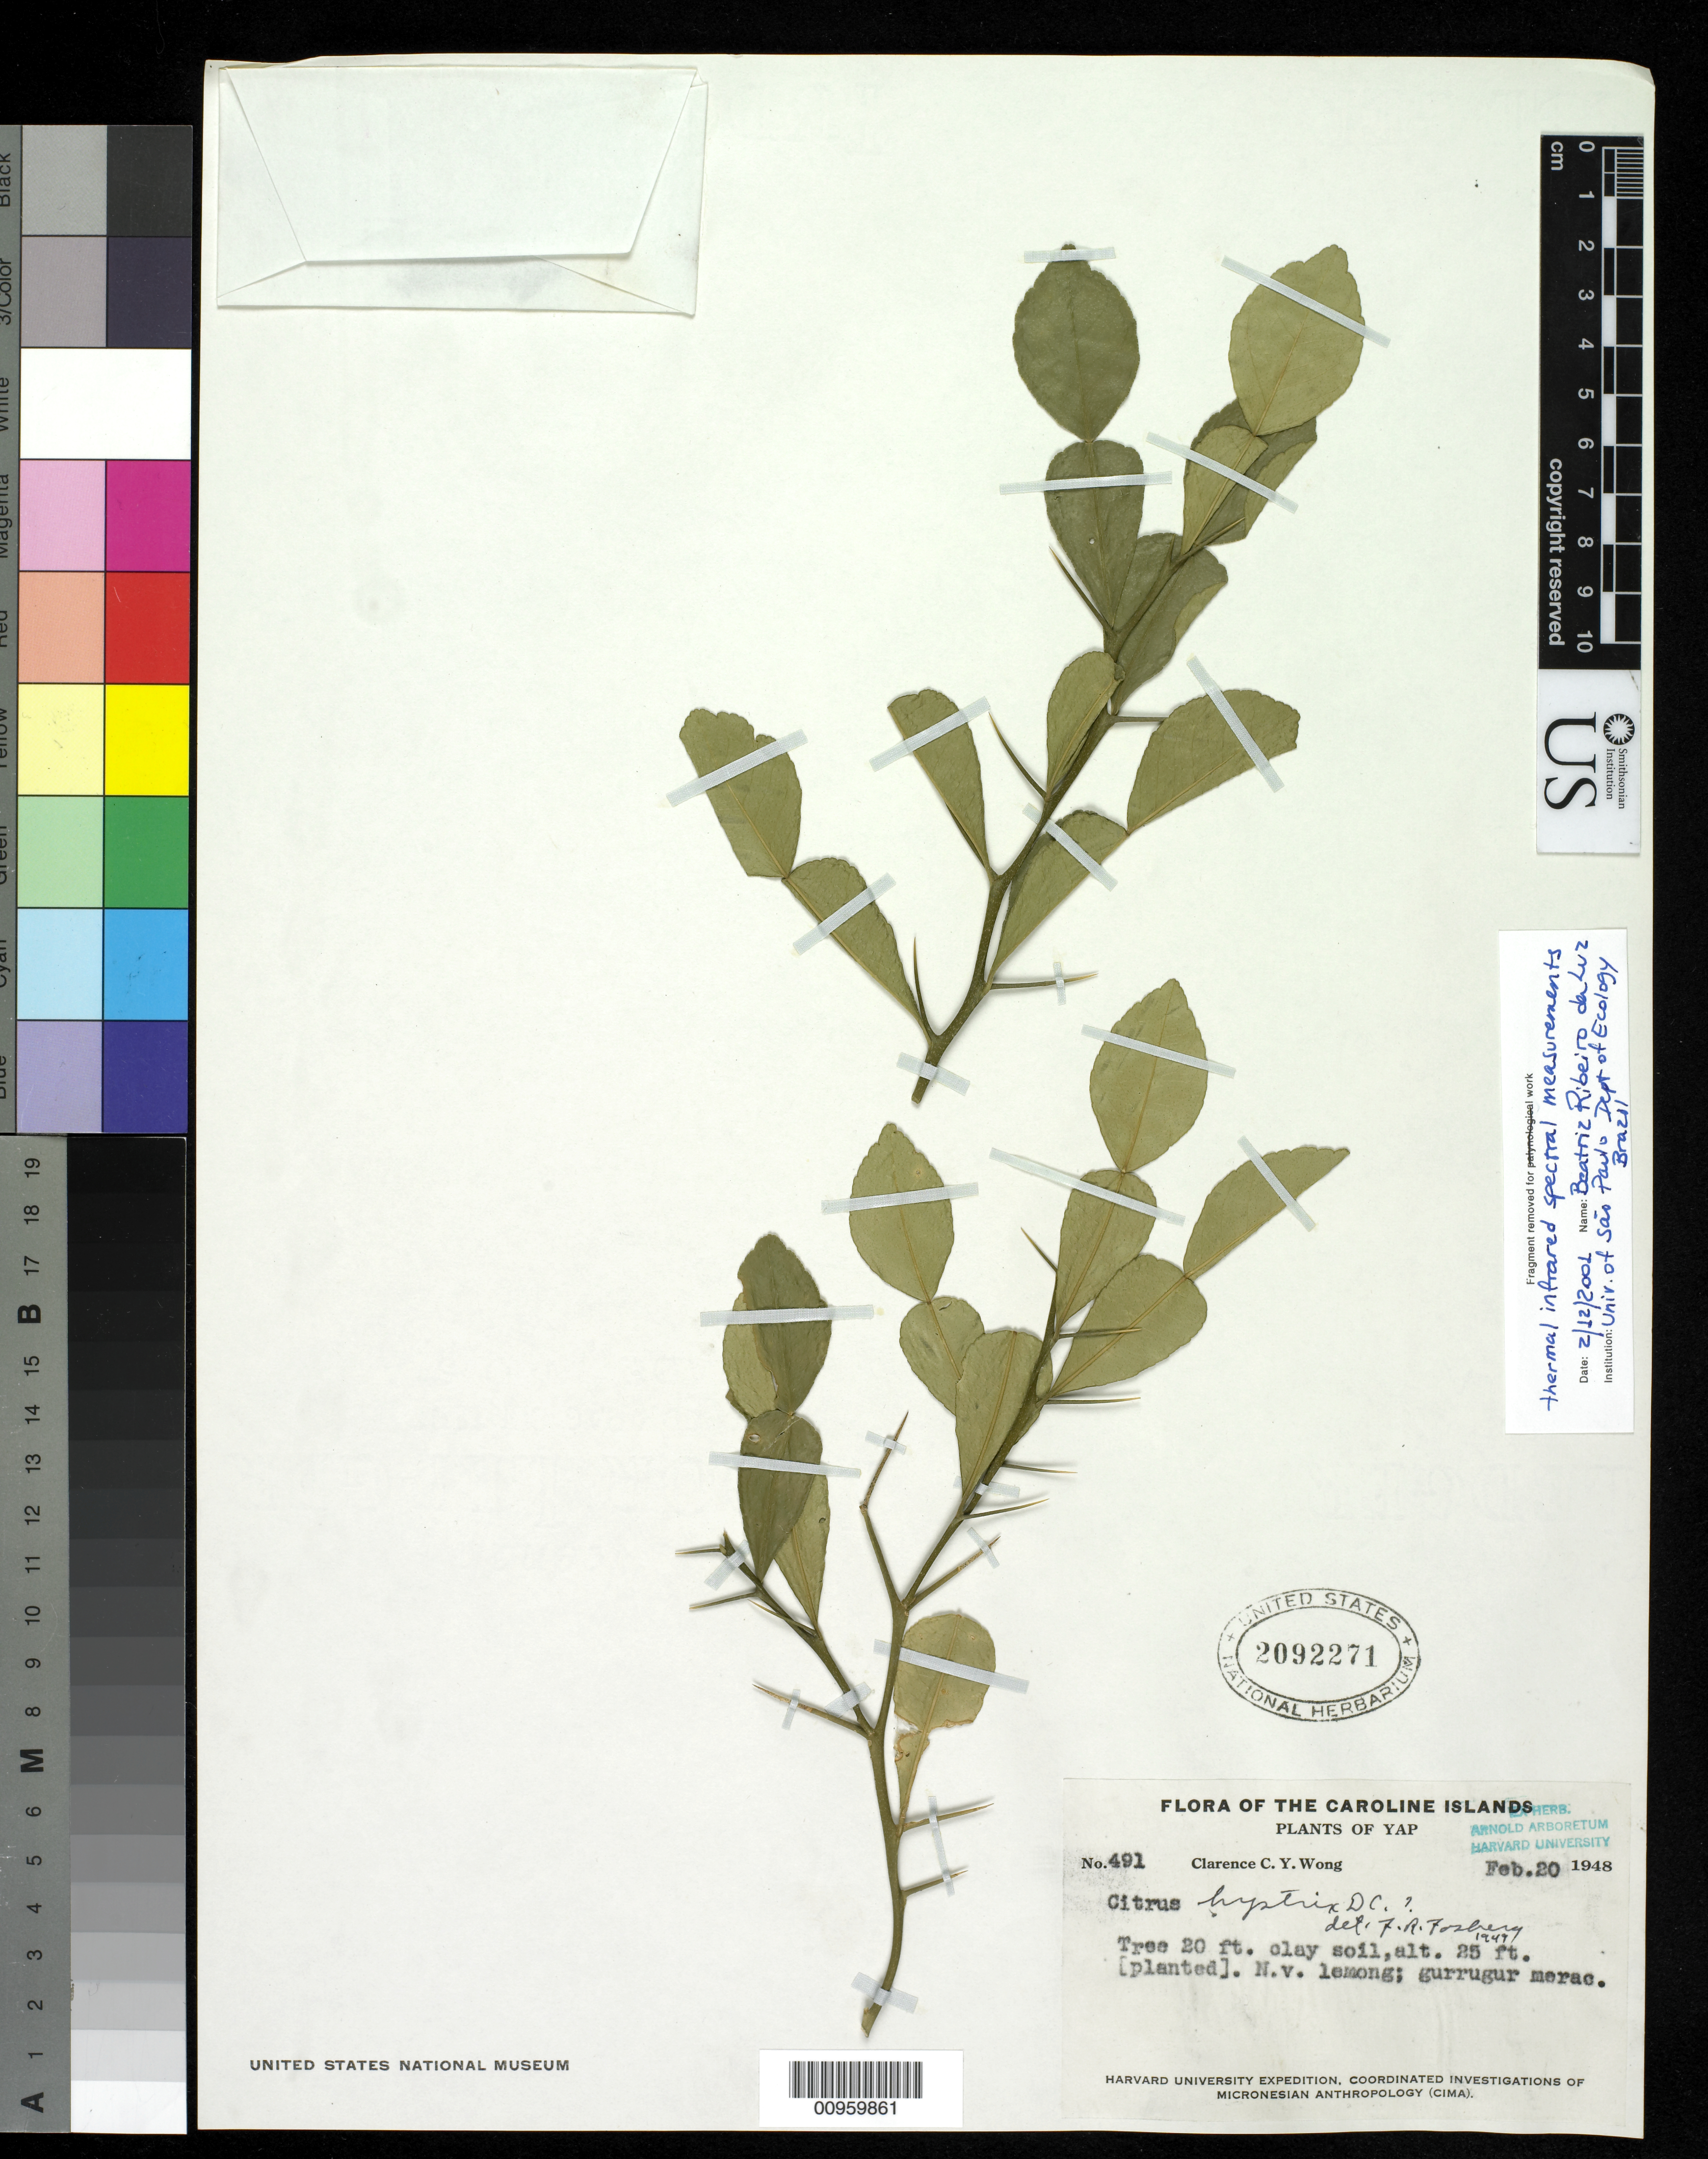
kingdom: Plantae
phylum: Tracheophyta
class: Magnoliopsida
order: Sapindales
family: Rutaceae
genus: Citrus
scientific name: Citrus hystrix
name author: DC.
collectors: C. Wong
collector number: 491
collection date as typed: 20 Feb 1948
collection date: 1948-02-20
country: Micronesia, Federated States of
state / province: Yap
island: Yap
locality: clay soil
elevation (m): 8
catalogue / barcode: US 2092271